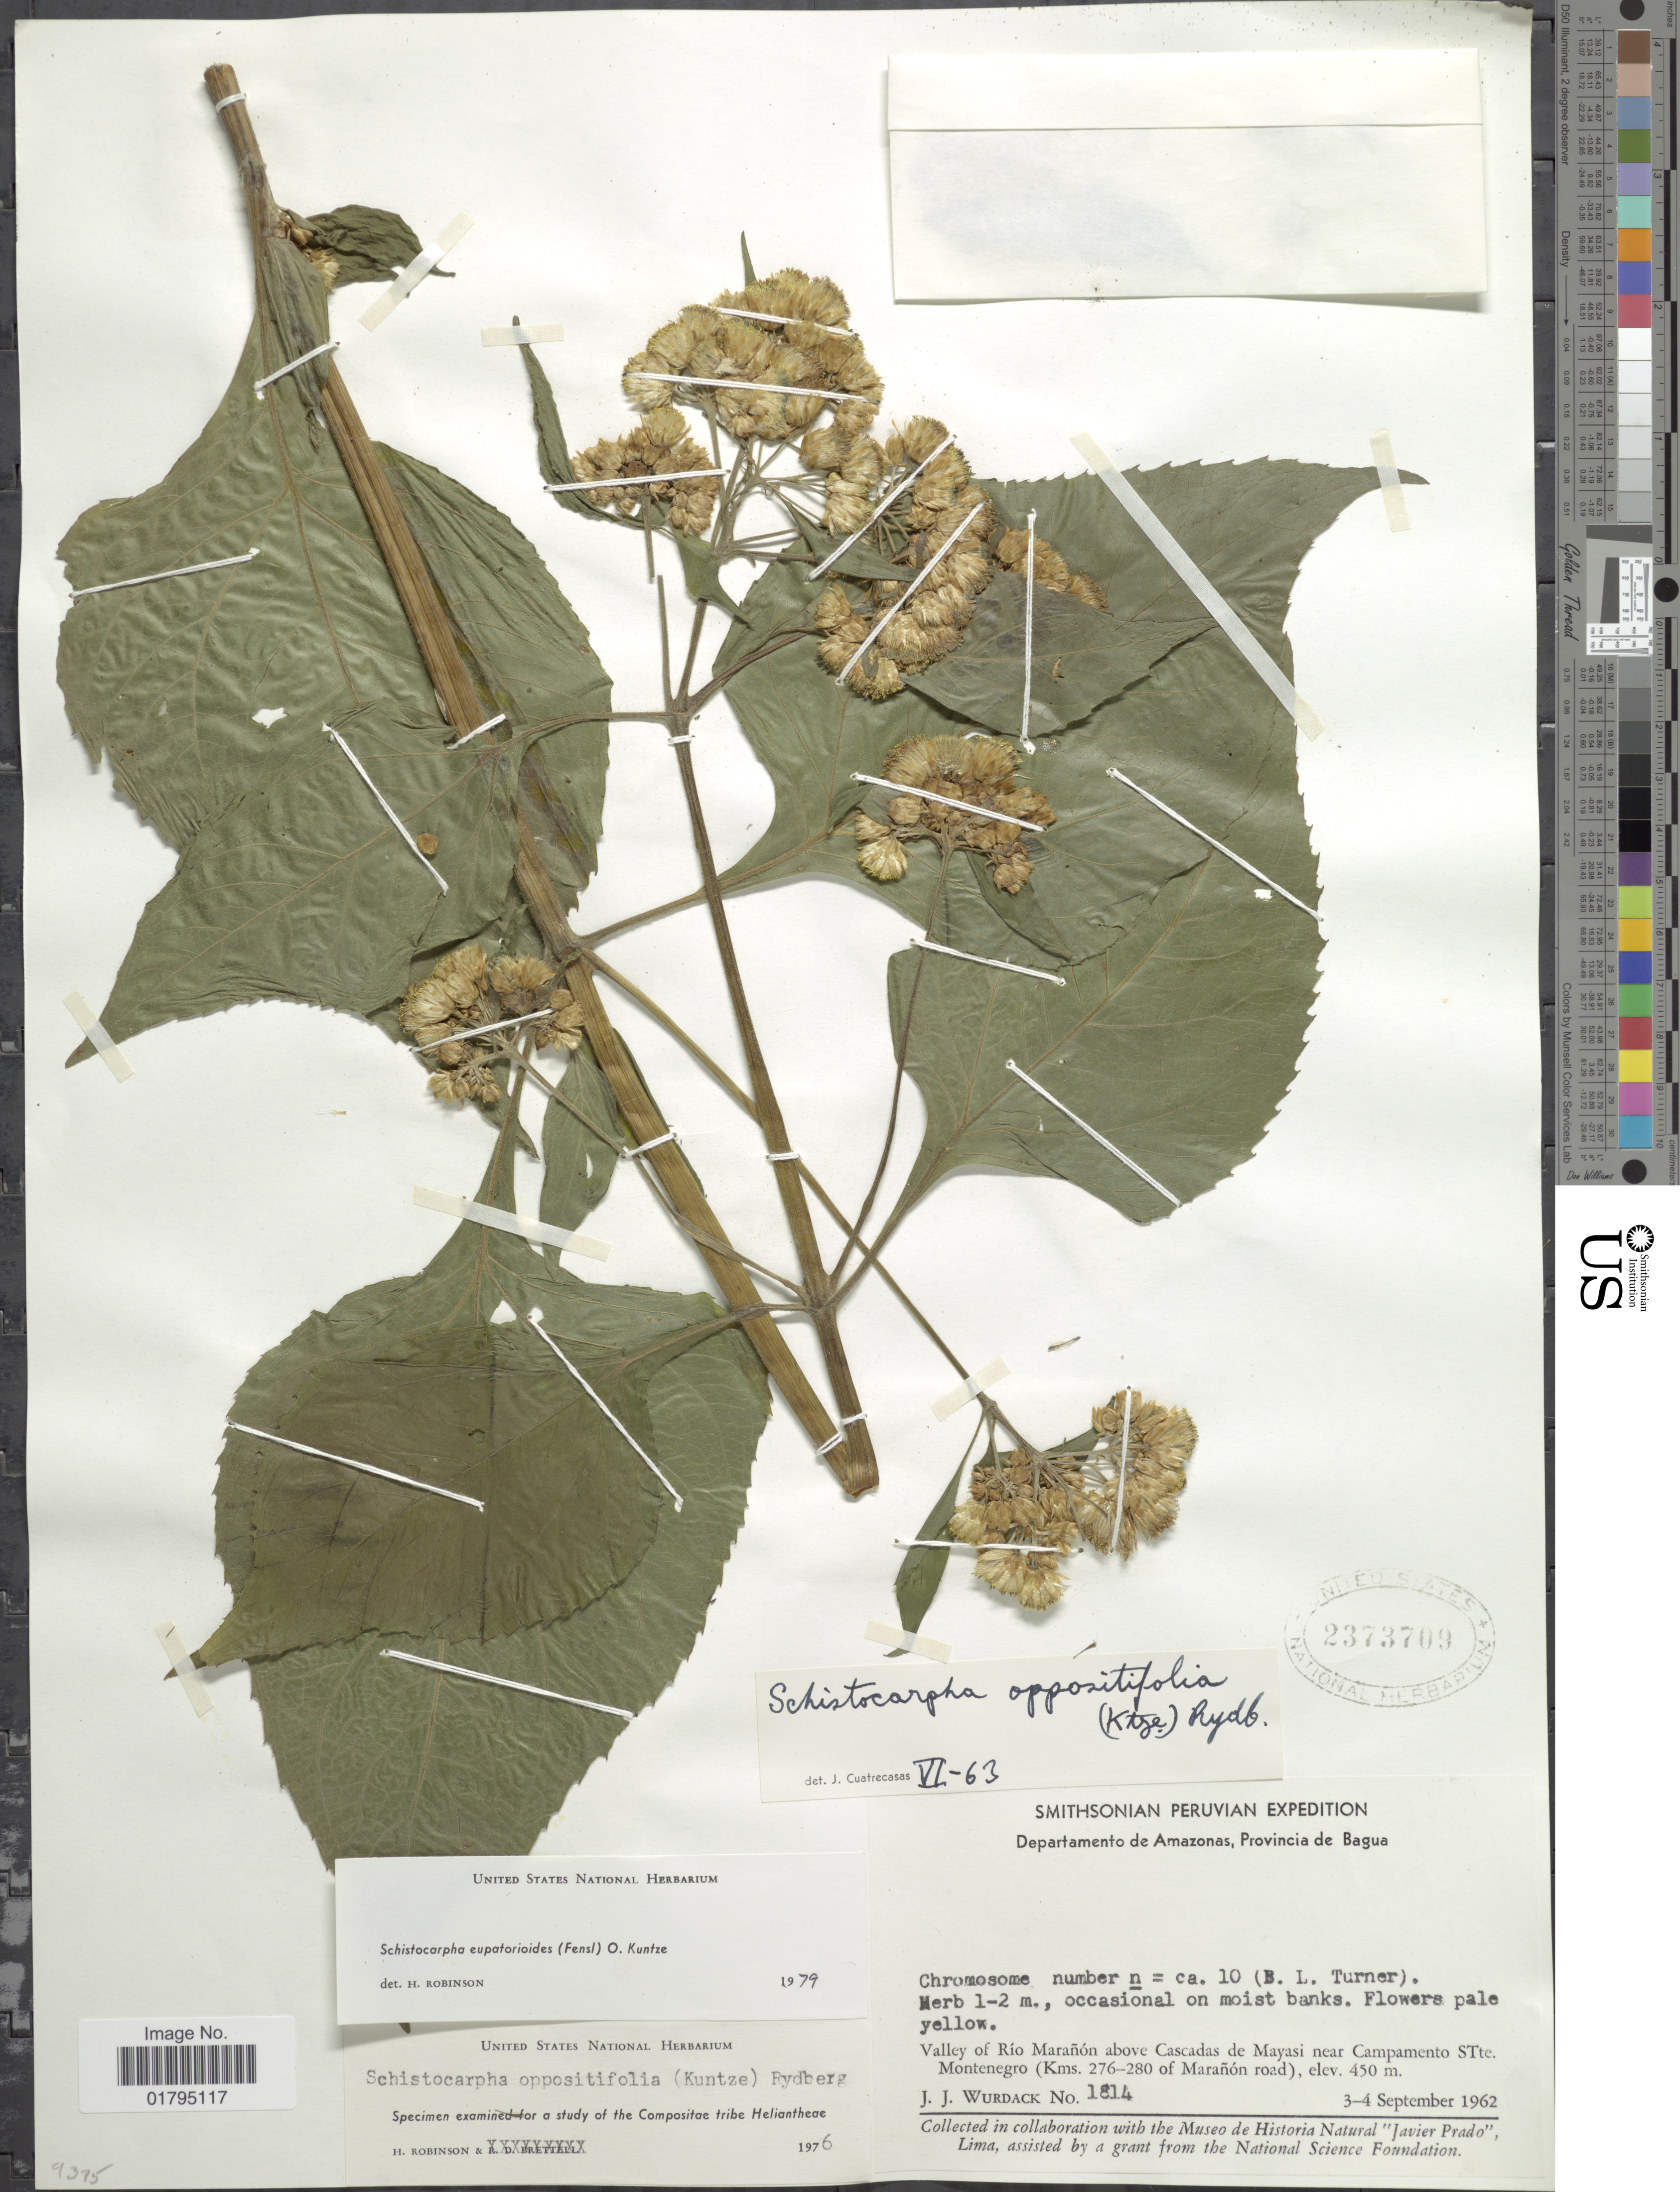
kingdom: Plantae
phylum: Tracheophyta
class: Magnoliopsida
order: Asterales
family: Asteraceae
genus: Schistocarpha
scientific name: Schistocarpha eupatorioides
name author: (Fenzl) Kuntze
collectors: J. J. Wurdack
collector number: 1814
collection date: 1962-09-03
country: Peru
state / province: Amazonas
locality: Departamento de Amazonas, Provincia de Bagua. Valley of Rio Maranon above Cascades de Mayasi near Campamento STte Montenegro (Kms.276-280 of Maranon road).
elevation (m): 450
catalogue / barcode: US 2373709